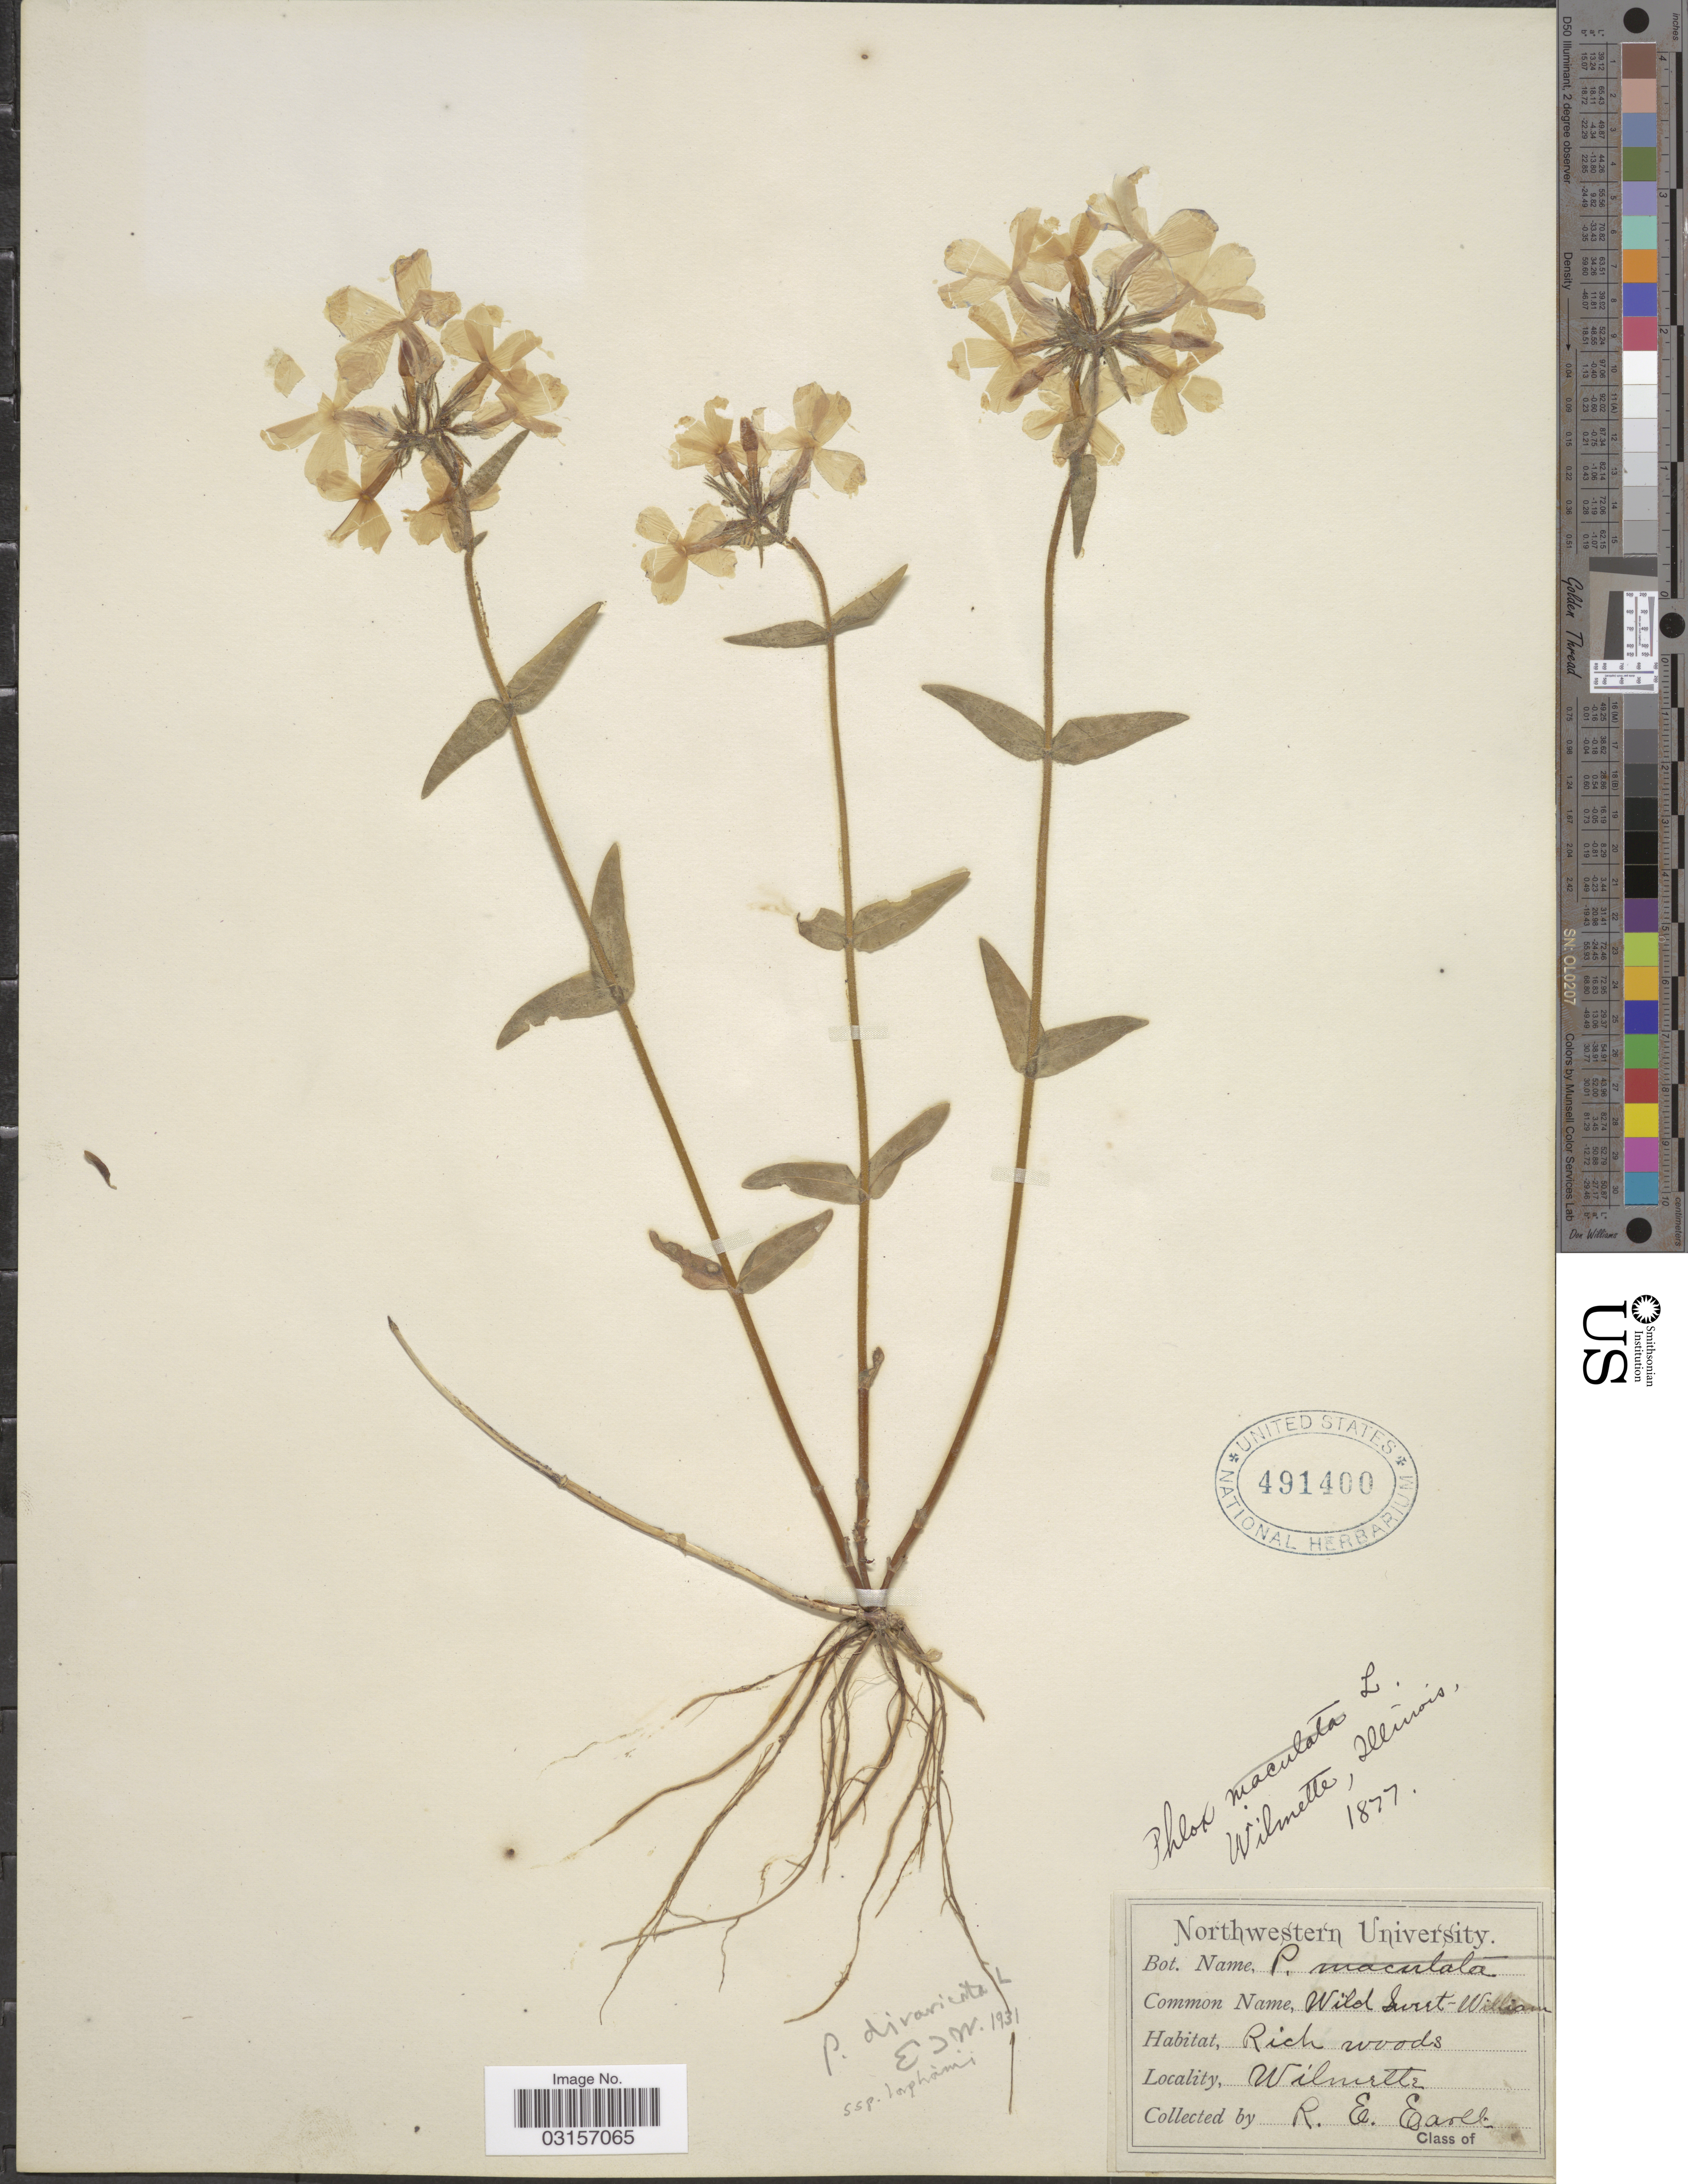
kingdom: Plantae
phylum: Tracheophyta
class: Magnoliopsida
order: Ericales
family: Polemoniaceae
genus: Phlox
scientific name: Phlox divaricata subsp. laphamii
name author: (Alph. Wood) Wherry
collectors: R. Earll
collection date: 1877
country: United States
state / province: Illinois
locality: Wilmette.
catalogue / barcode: US 491400